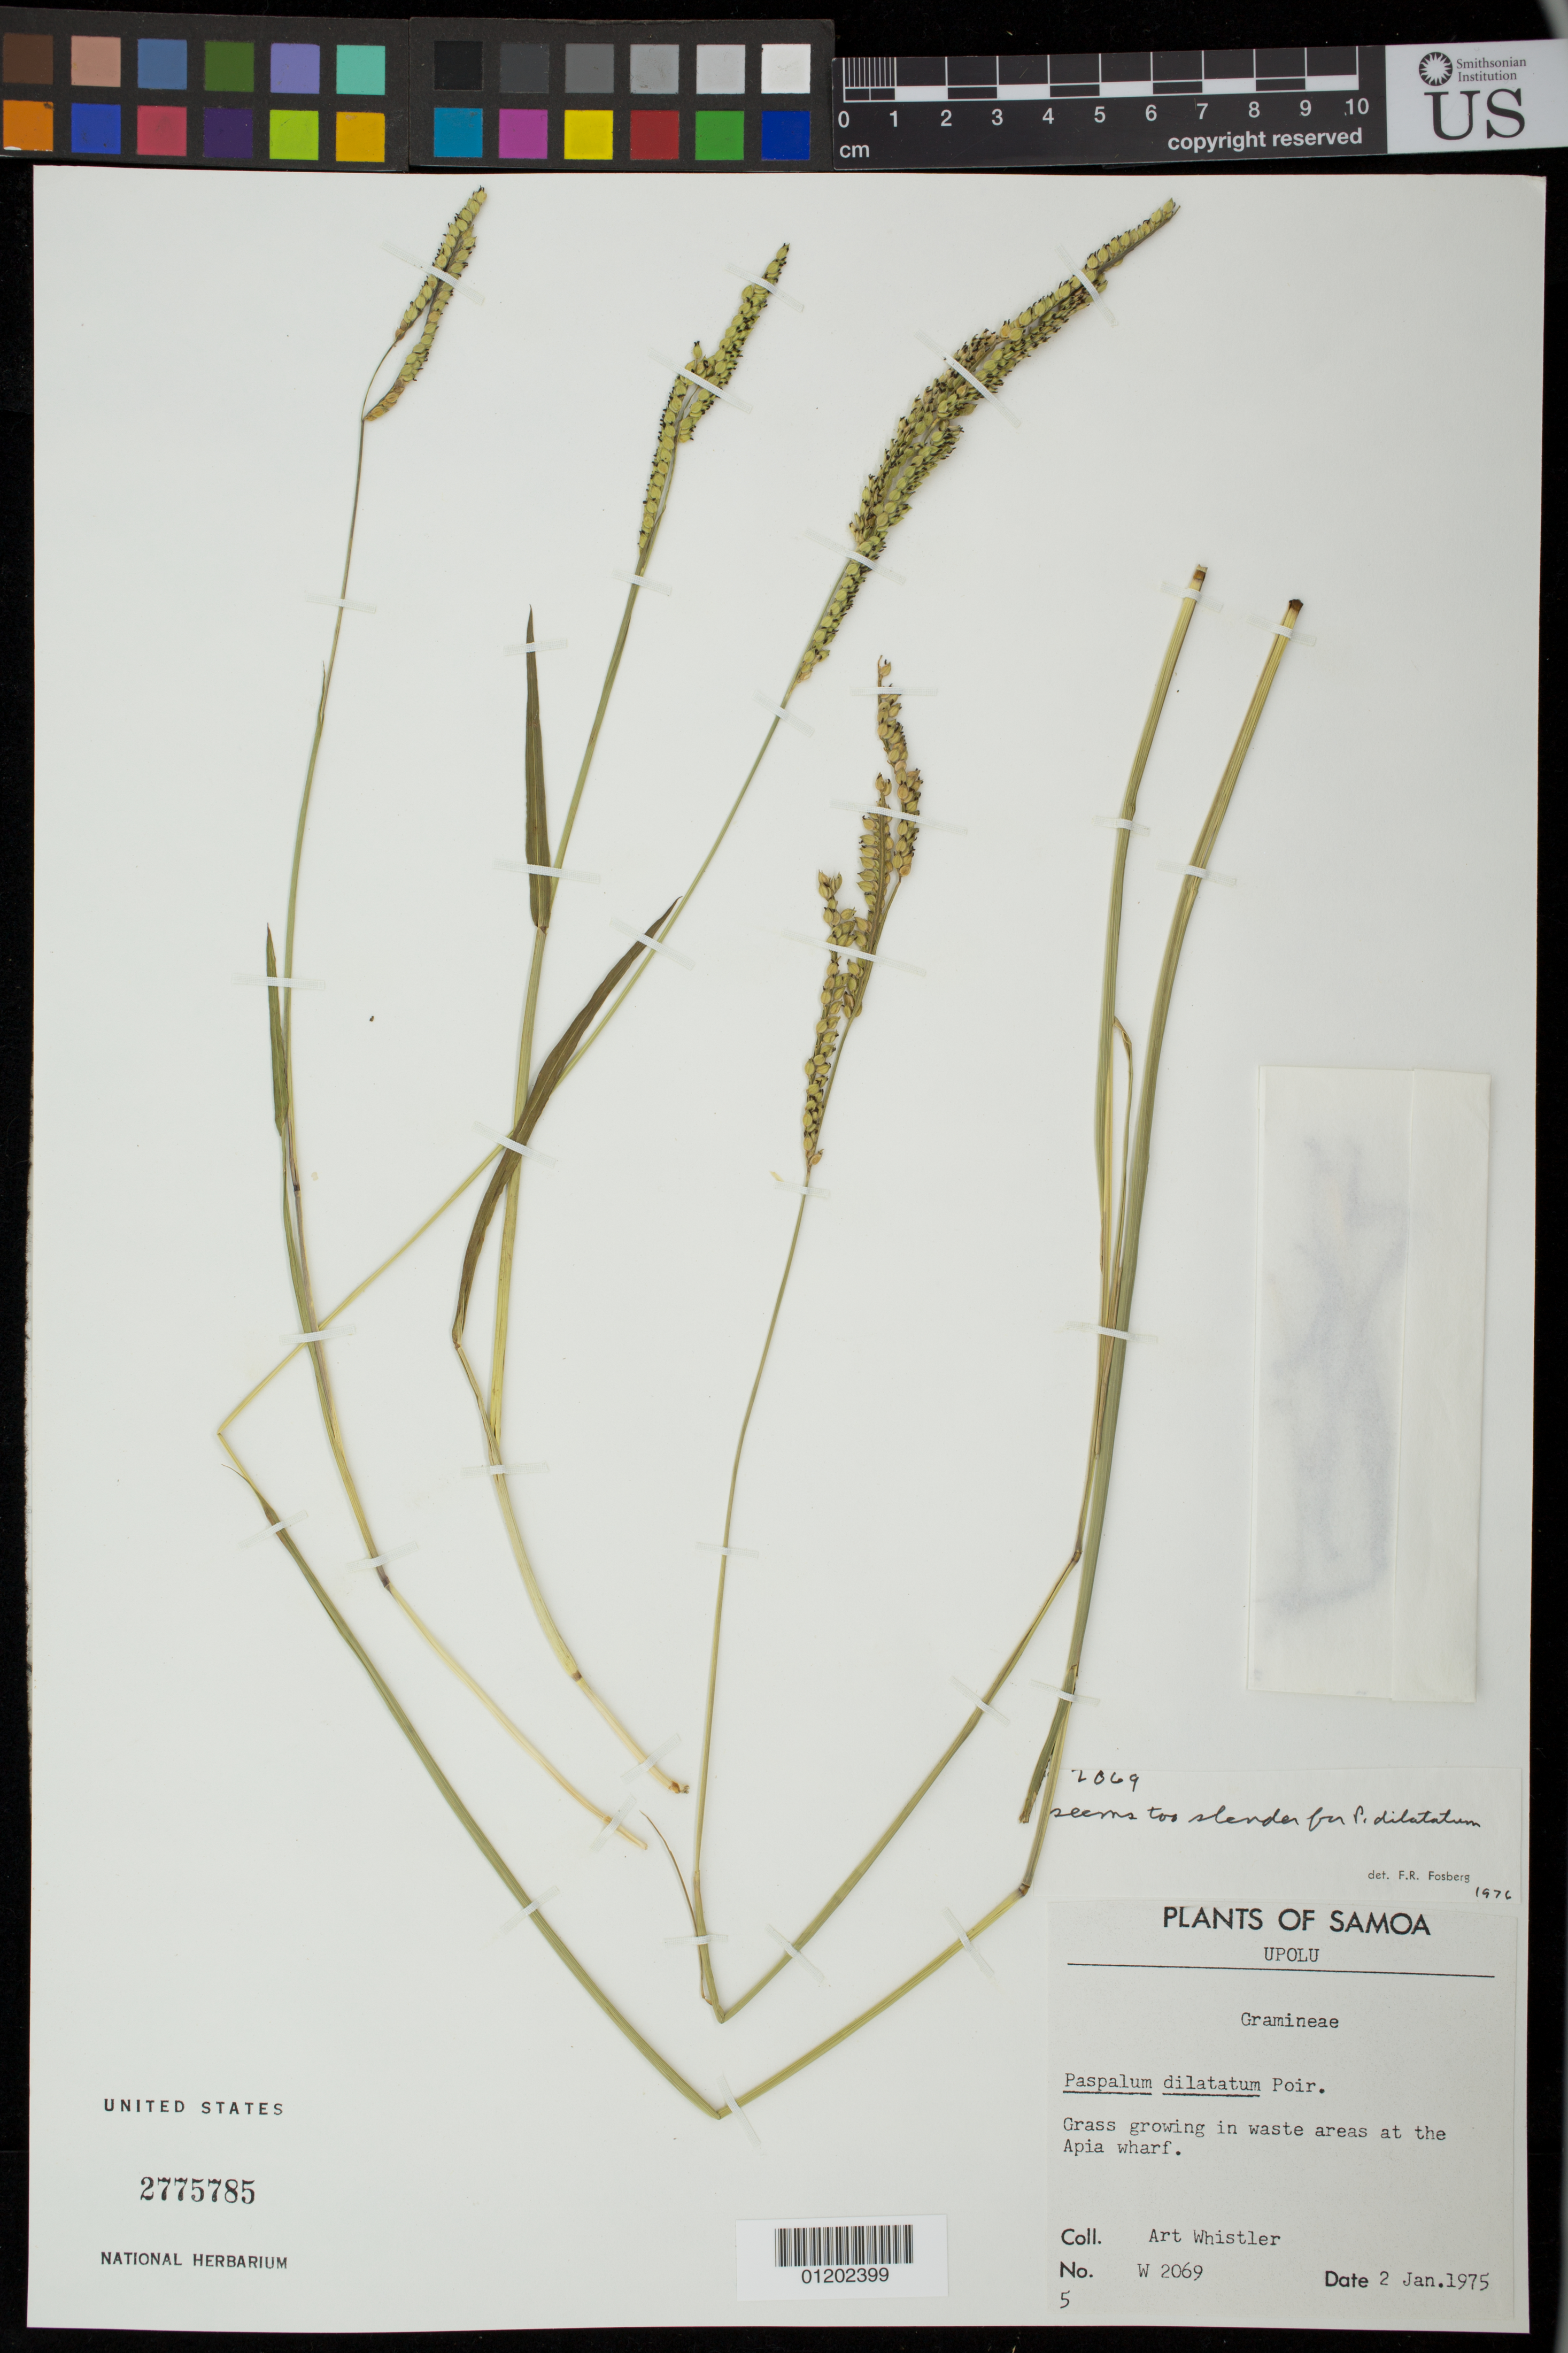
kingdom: Plantae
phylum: Tracheophyta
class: Liliopsida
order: Poales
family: Poaceae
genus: Paspalum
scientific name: Paspalum distichum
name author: L.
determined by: Fosberg, F. R.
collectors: A. Whistler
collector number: W2069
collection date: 1975-01-02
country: Samoa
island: Upolu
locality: The Apia Wharf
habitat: Waste areas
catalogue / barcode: US 2775785